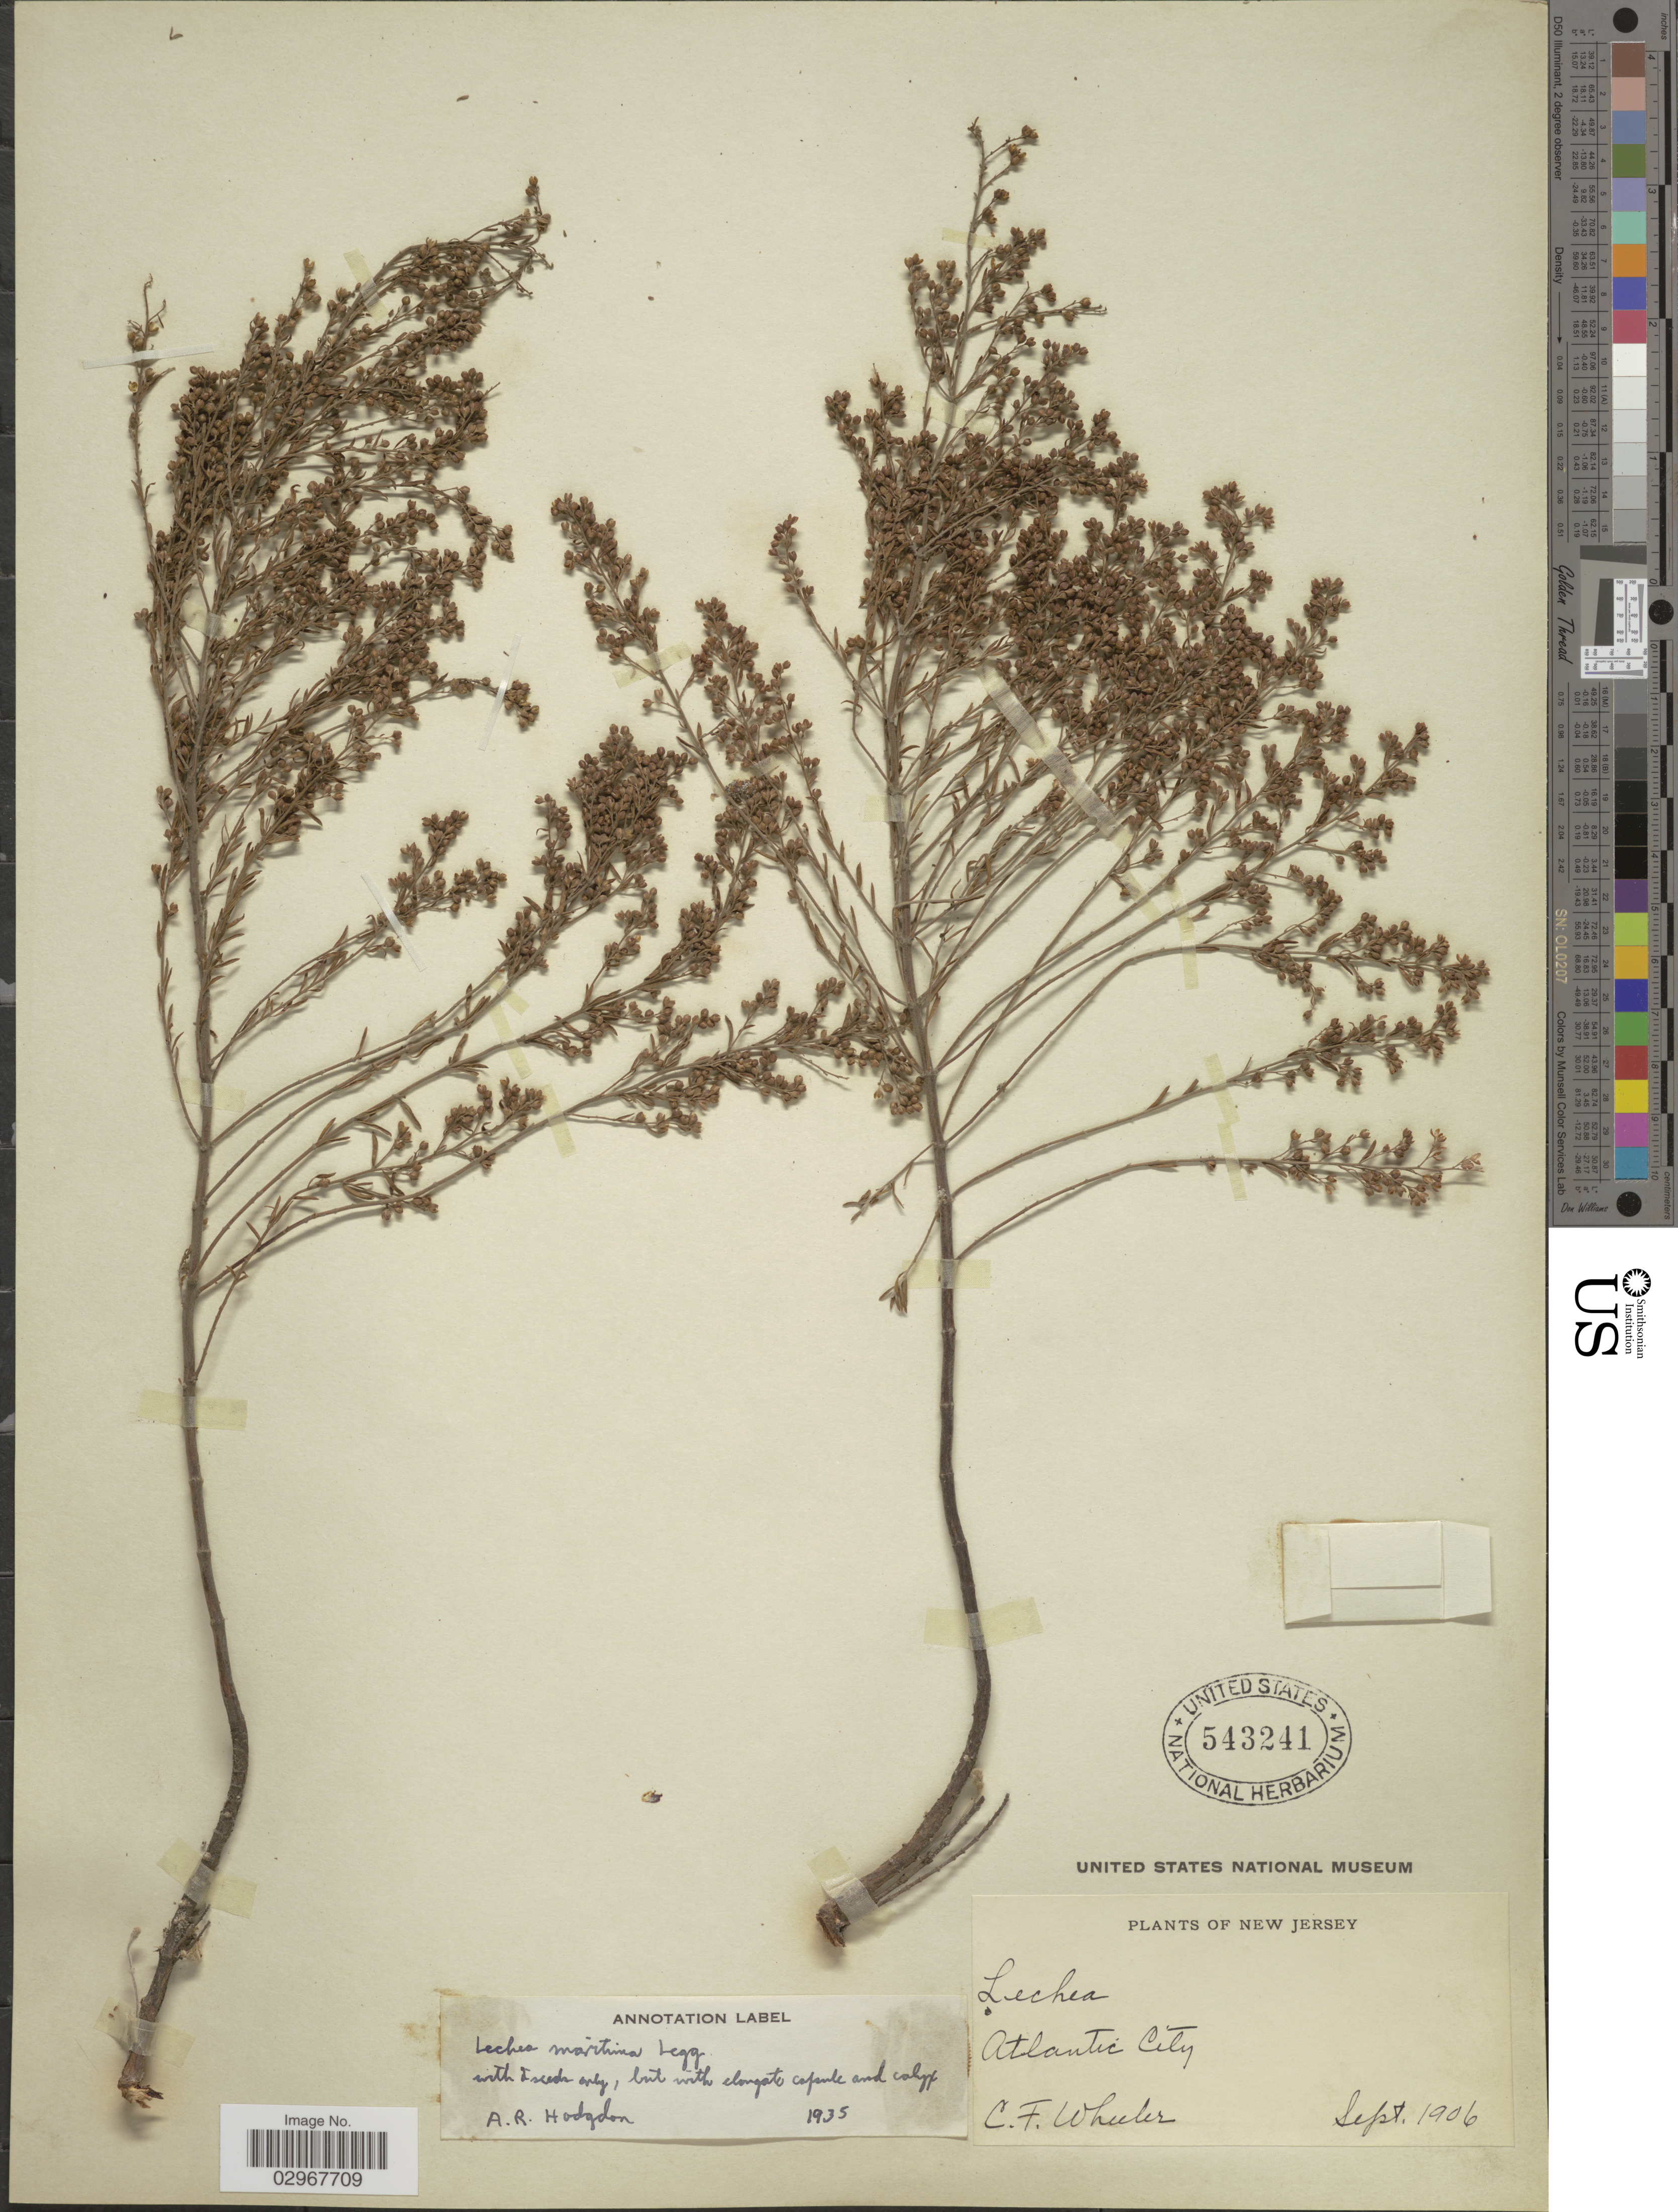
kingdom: Plantae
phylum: Tracheophyta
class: Magnoliopsida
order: Malvales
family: Cistaceae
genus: Lechea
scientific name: Lechea maritima var. typica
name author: Hodgdon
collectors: C. Wheeler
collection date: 1906-09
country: United States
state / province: New Jersey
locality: Atlantic City.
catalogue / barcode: US 543241